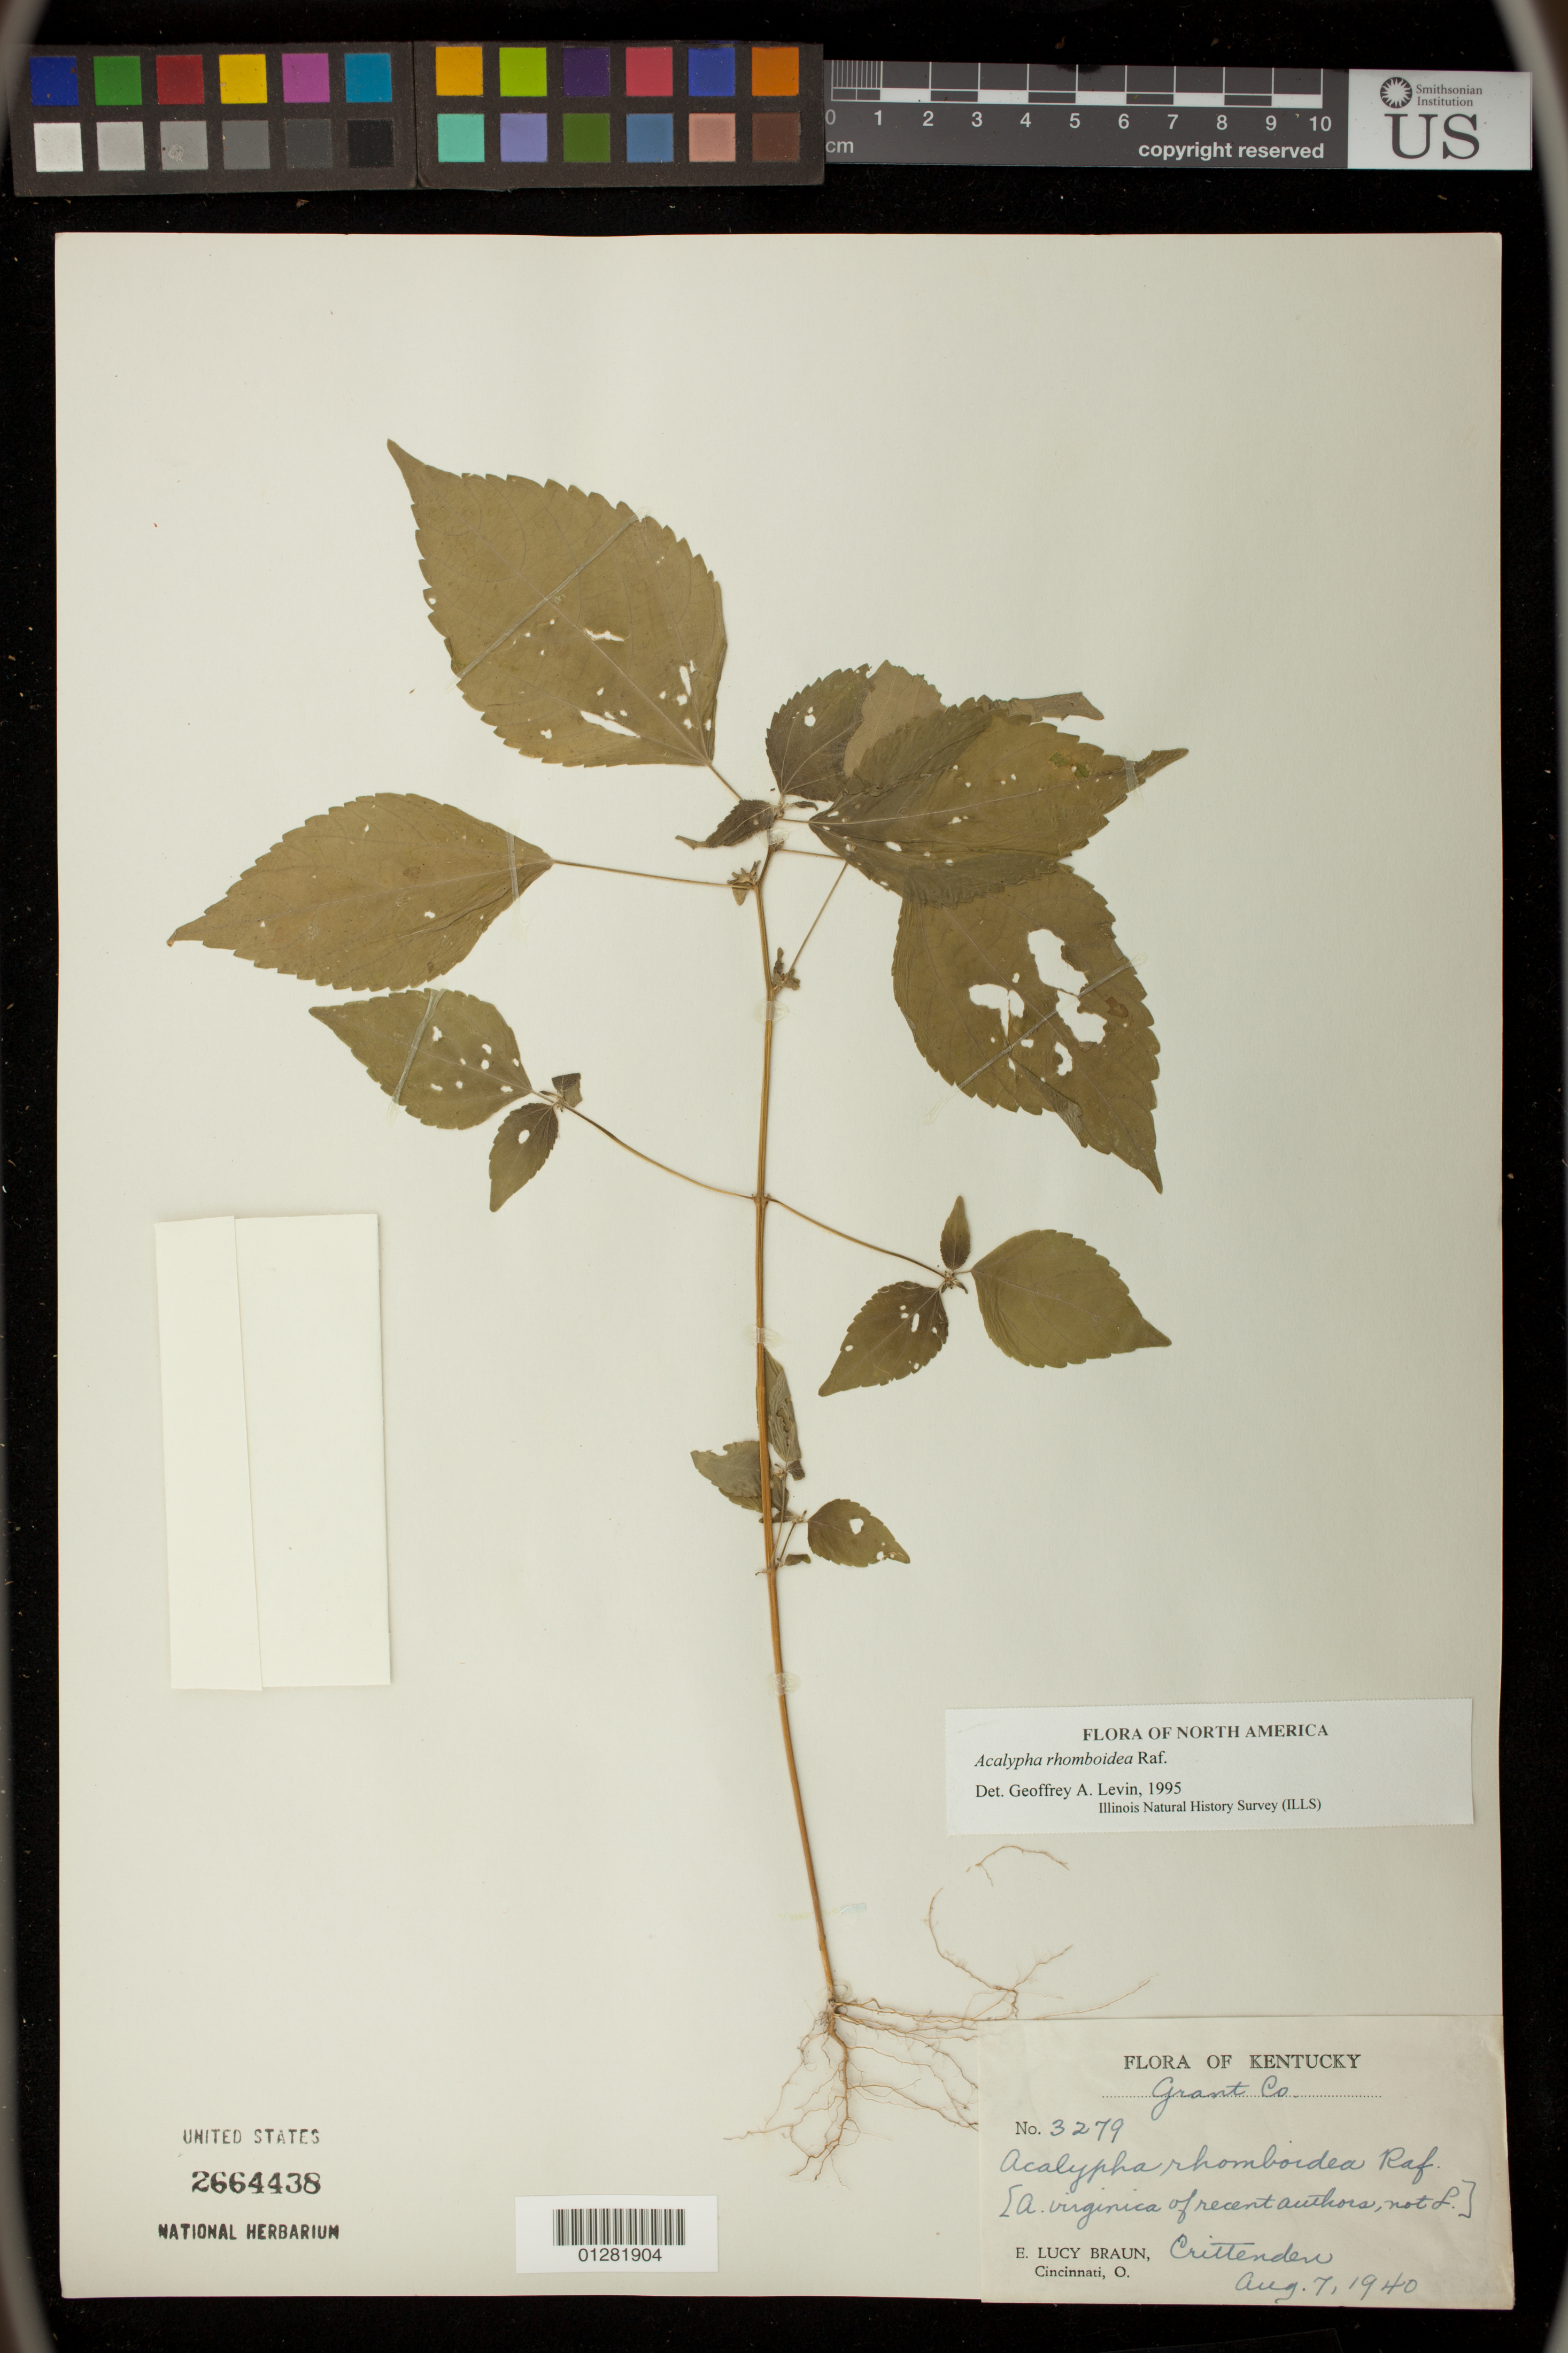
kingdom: Plantae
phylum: Tracheophyta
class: Magnoliopsida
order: Malpighiales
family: Euphorbiaceae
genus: Acalypha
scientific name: Acalypha rhomboidea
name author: Raf.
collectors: E. L. Braun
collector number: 3279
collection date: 1940-10-07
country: United States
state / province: Kentucky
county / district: Grant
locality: Crittenden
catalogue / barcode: US 2664438